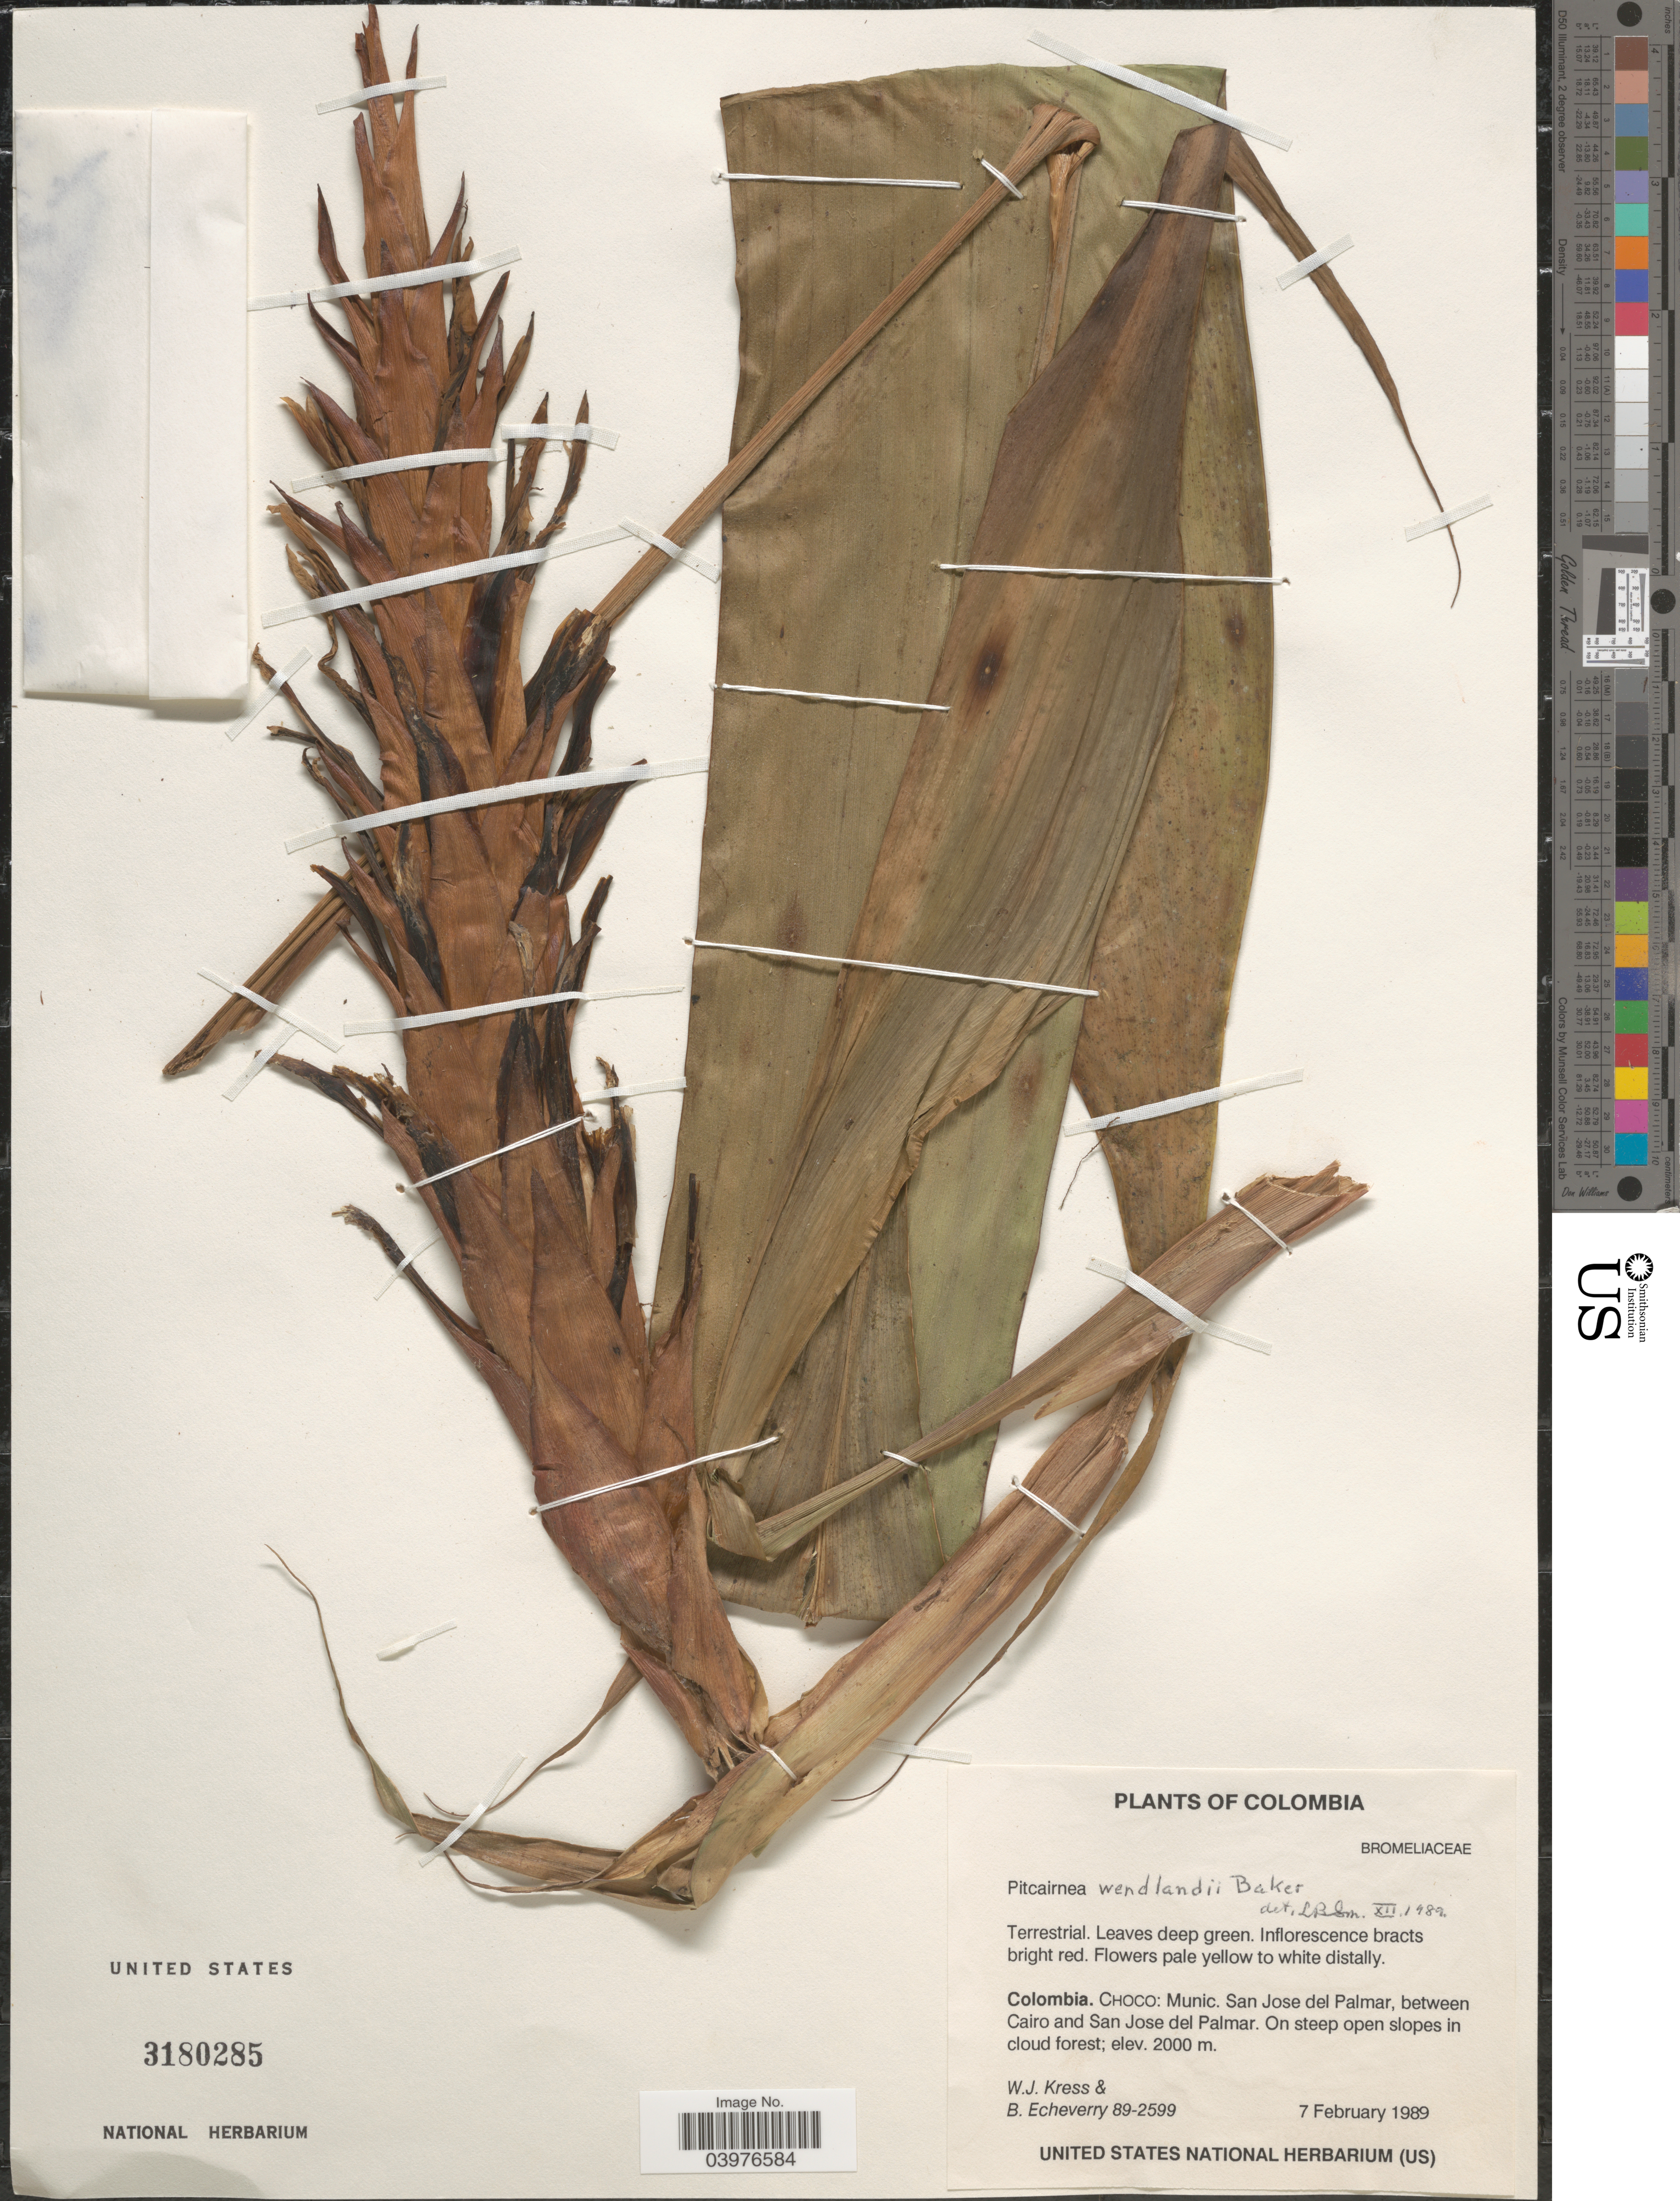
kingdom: Plantae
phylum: Tracheophyta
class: Liliopsida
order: Poales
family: Bromeliaceae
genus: Pitcairnia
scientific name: Pitcairnia wendlandii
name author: Baker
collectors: W. J. Kress & B. Echeverry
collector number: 89-2599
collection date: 1989-02-07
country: Colombia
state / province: Chocó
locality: Munic. San Jose del Palmar, between Cairo and San Jose del Palmar.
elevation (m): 2000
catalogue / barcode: US 3180285